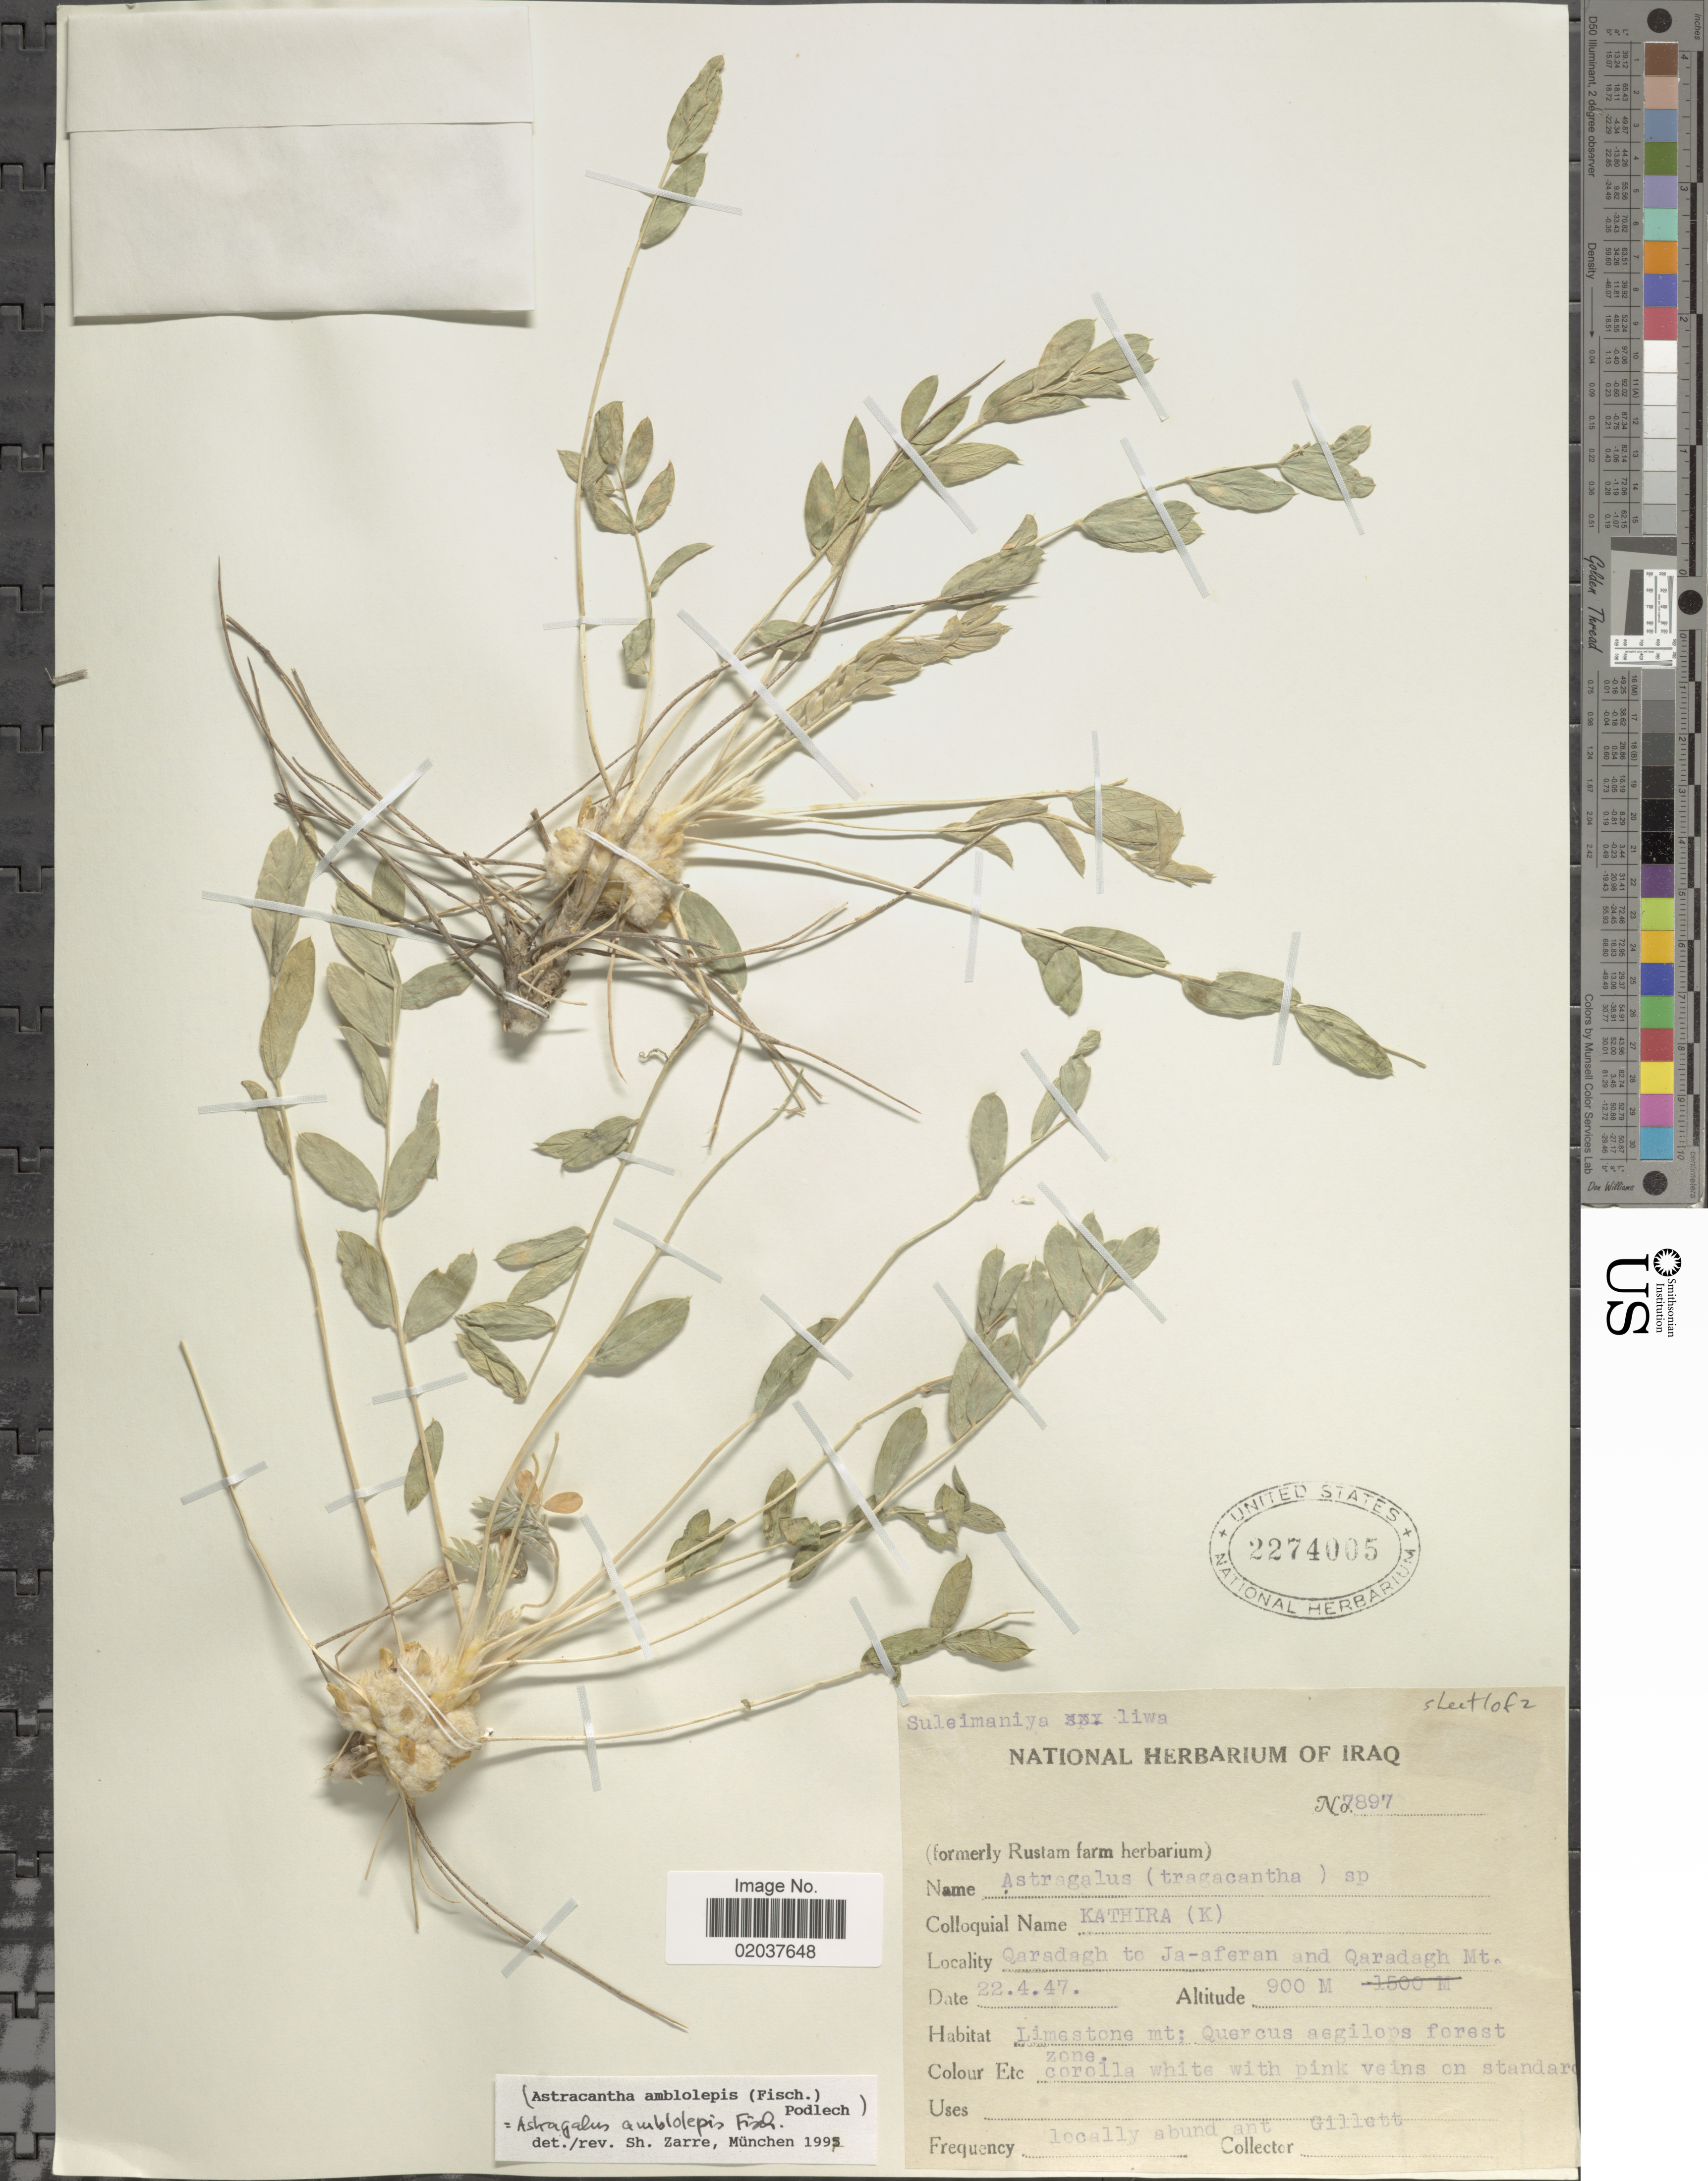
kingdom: Plantae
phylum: Tracheophyta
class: Magnoliopsida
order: Fabales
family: Fabaceae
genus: Astragalus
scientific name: Astragalus amblolepis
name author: Fisch.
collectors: Gillett, --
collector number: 7897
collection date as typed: Transcribed d/m/y: 22/4/47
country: Iraq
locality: Qaradagh to Ja-aferan and Qaradagh Mt.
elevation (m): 900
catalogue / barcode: US 2274005